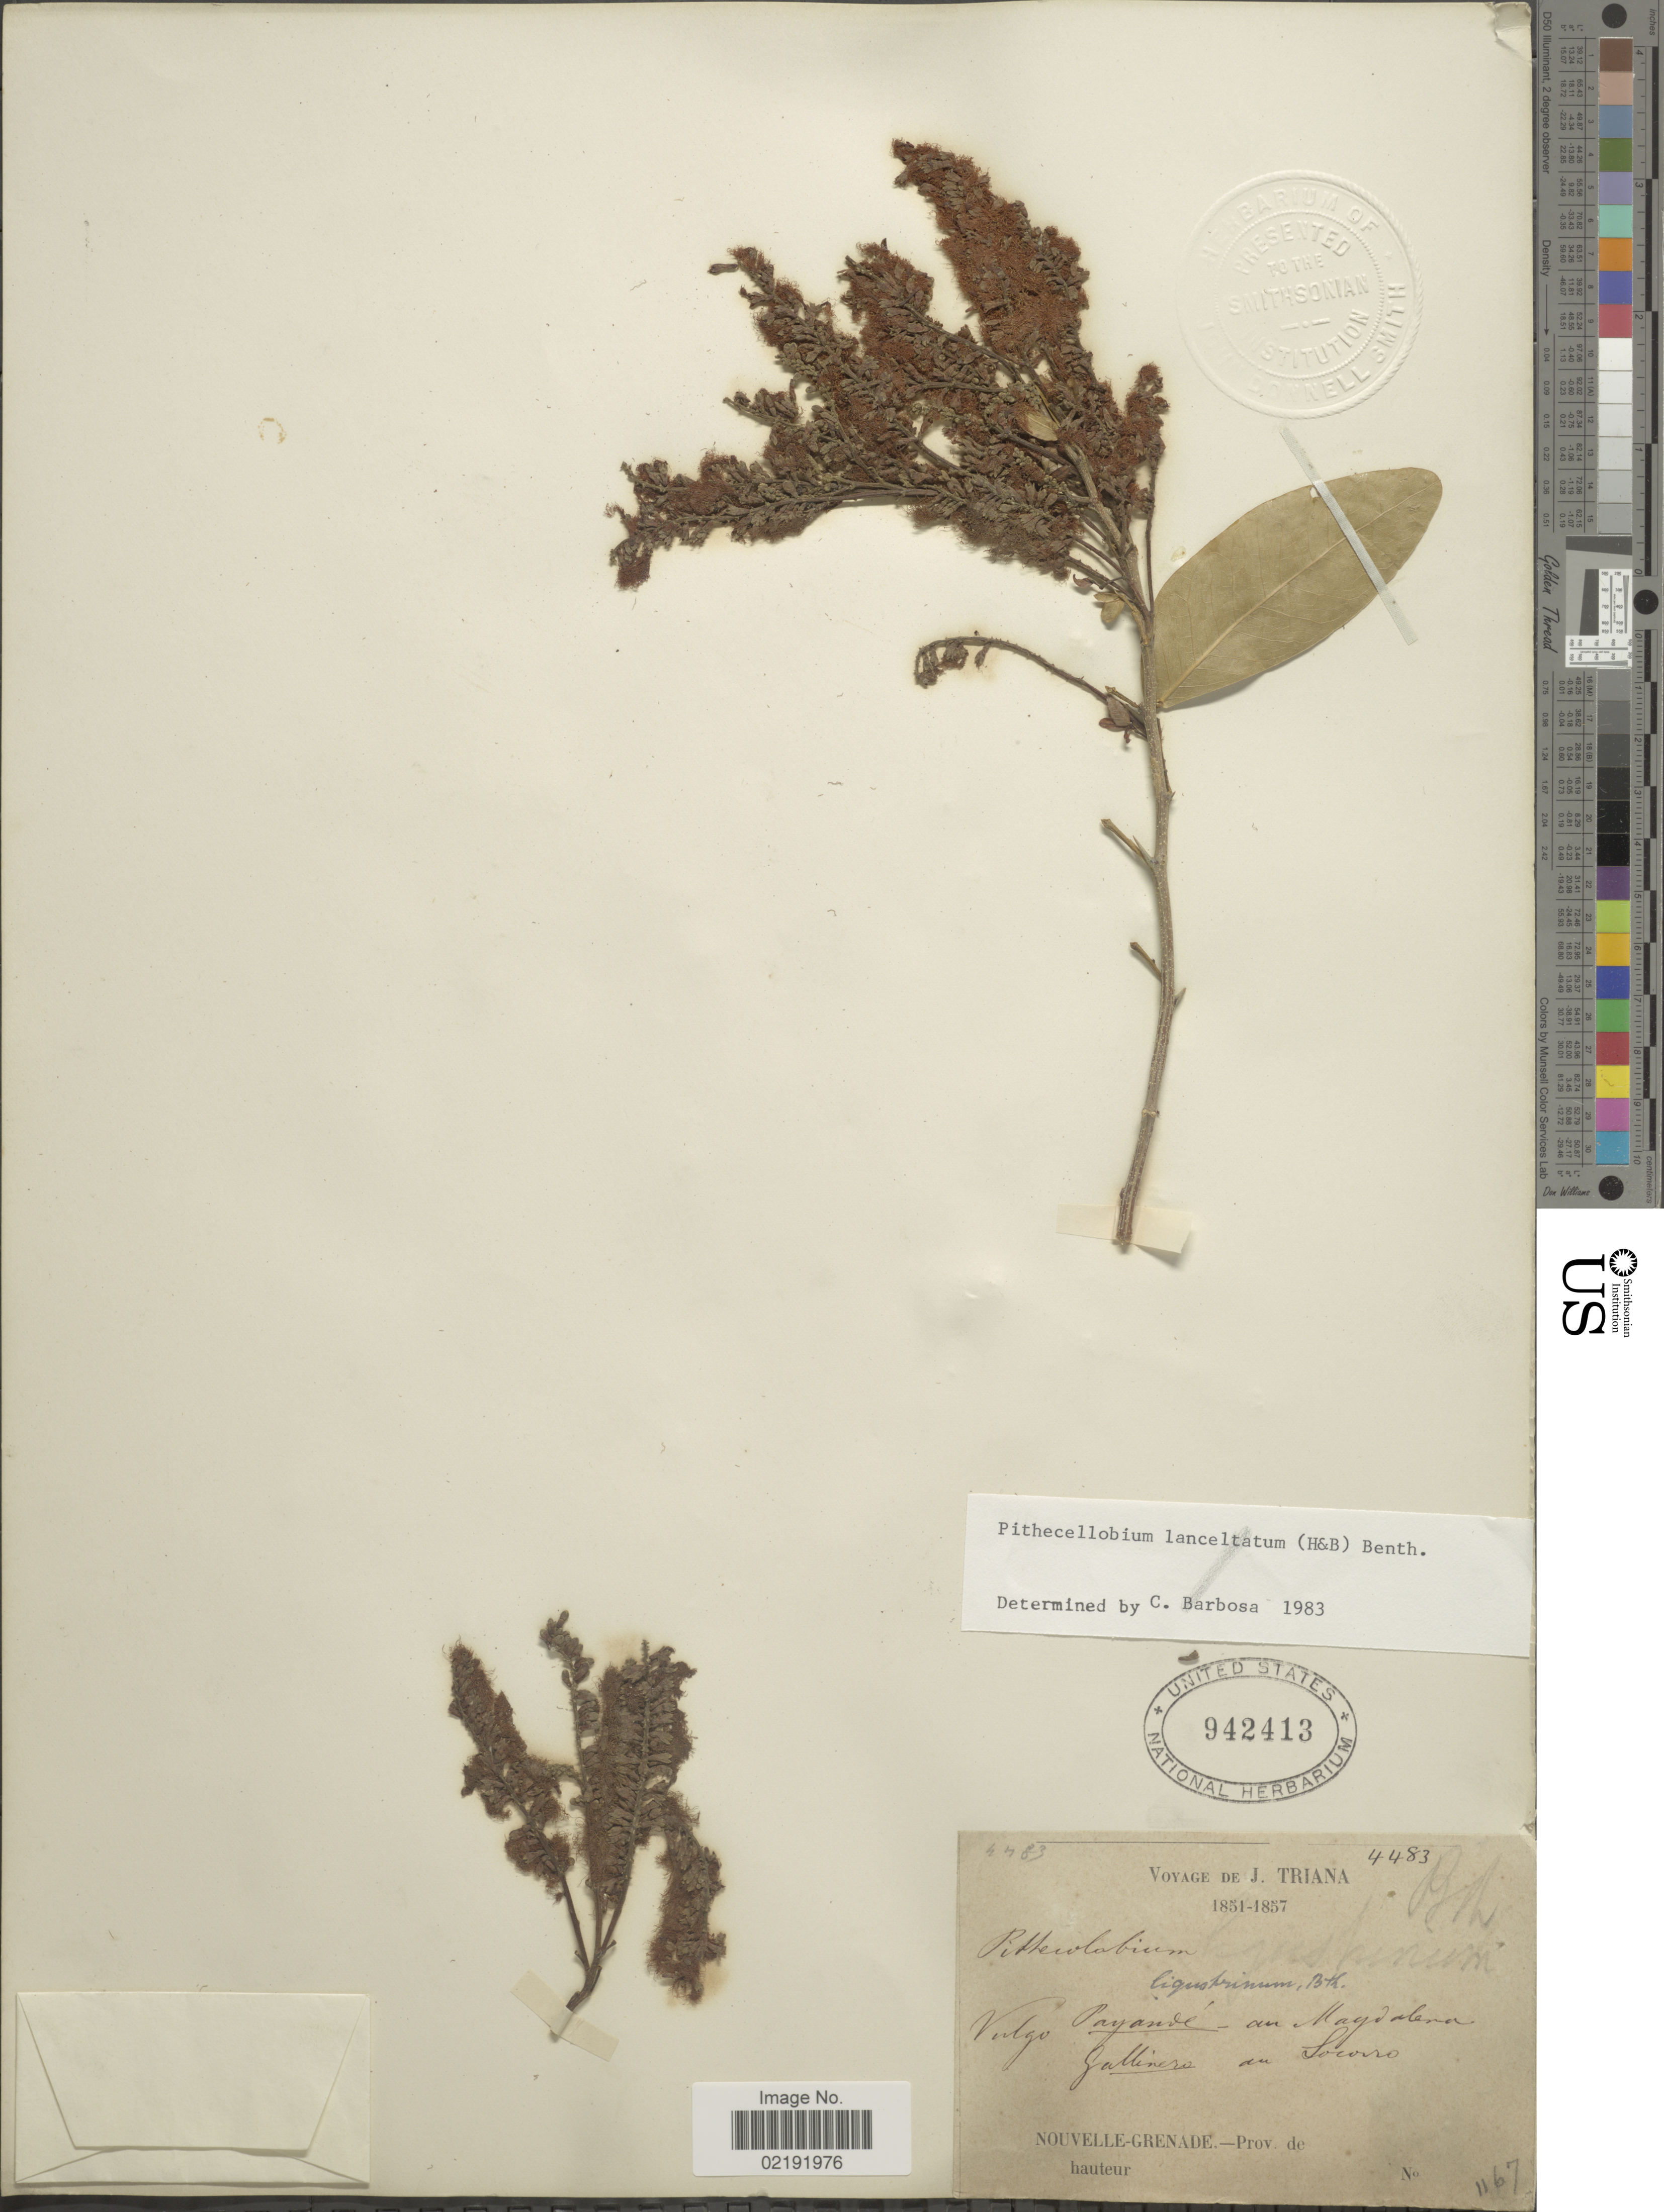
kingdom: Plantae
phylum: Tracheophyta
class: Magnoliopsida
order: Fabales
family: Fabaceae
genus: Pithecellobium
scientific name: Pithecellobium lanceolatum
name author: (Humb. & Bonpl. ex Willd.) Benth.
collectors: J. Triana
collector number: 4483/1167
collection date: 1851/1857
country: Colombia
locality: Payandé - an Magdalena Gallinero an Socorro. Nouvelle-Grenade.- Prov. de hauteur.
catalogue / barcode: US 942413